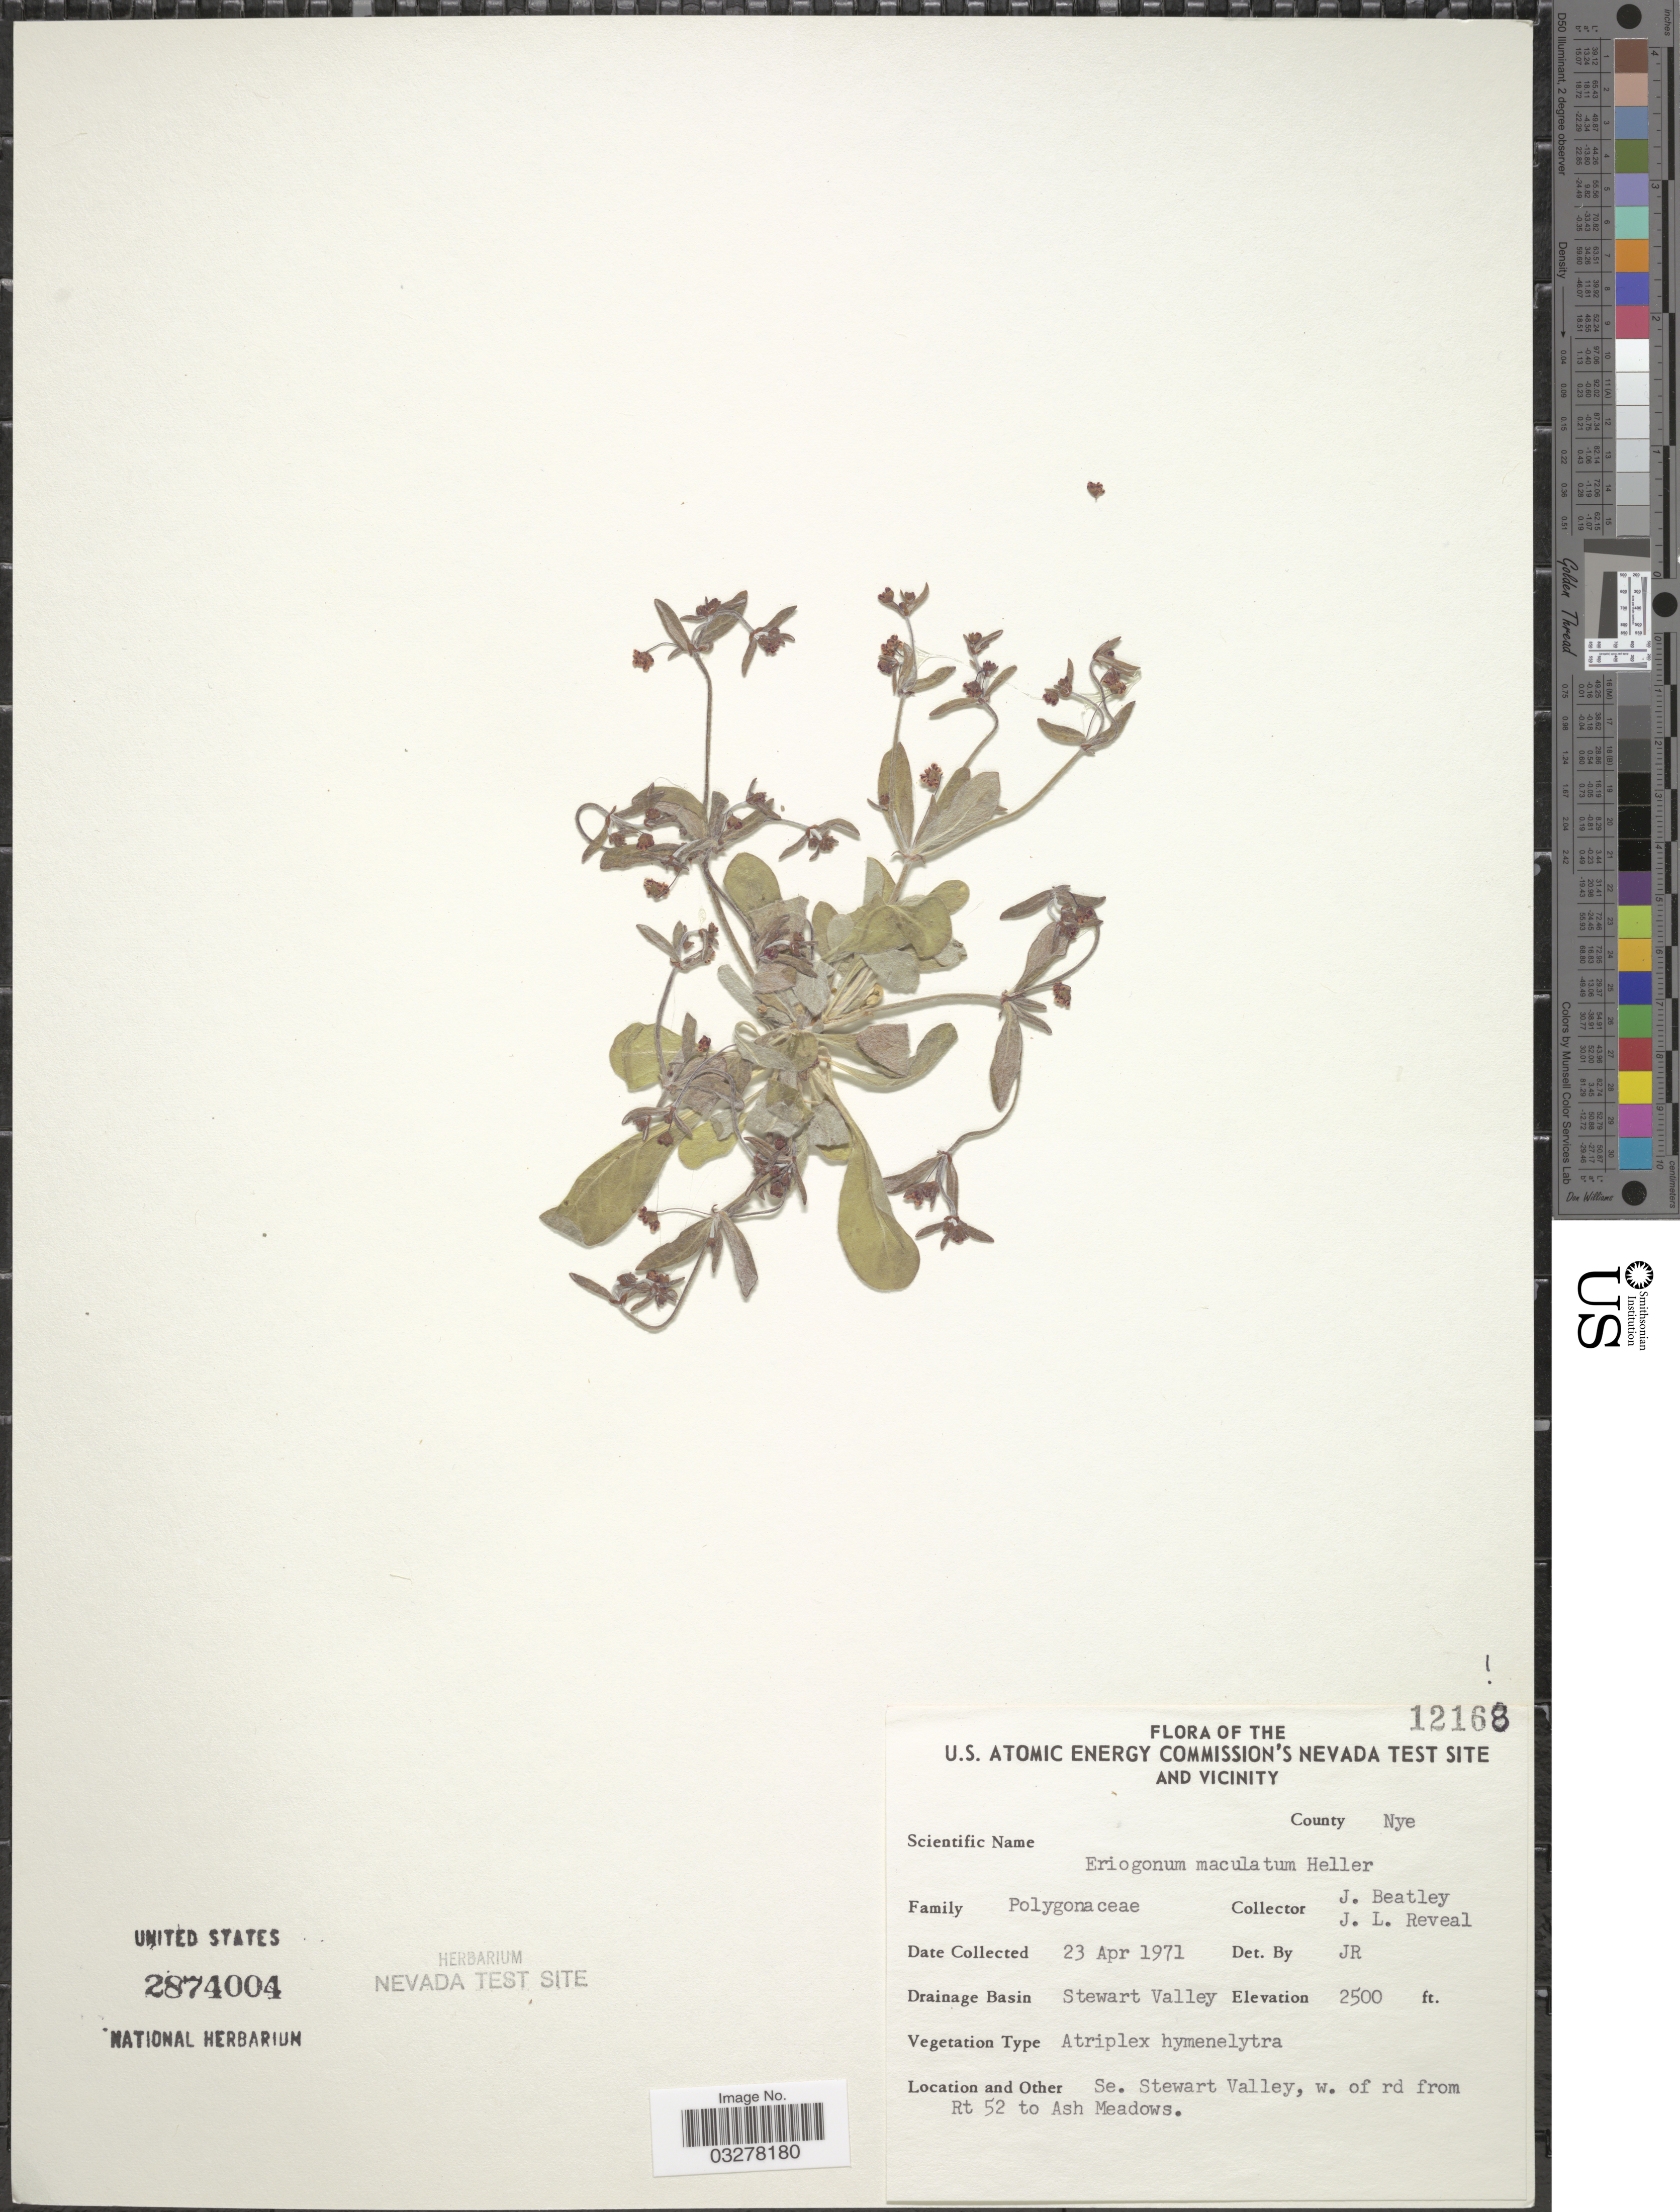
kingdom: Plantae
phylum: Tracheophyta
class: Magnoliopsida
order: Caryophyllales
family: Polygonaceae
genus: Eriogonum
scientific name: Eriogonum maculatum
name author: A. Heller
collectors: J. C. Beatley & J. L. Reveal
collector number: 12168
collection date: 1971-04-23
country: United States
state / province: Nevada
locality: The U.S. Atomic Energy Commission's Nevada Test Site and Vicinity. County Nye. Drainage Basin Stewart Valley. Se. Stewart Valley, w. of rd from Rt 52 to Ash Meadows.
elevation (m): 762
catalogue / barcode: US 2874004